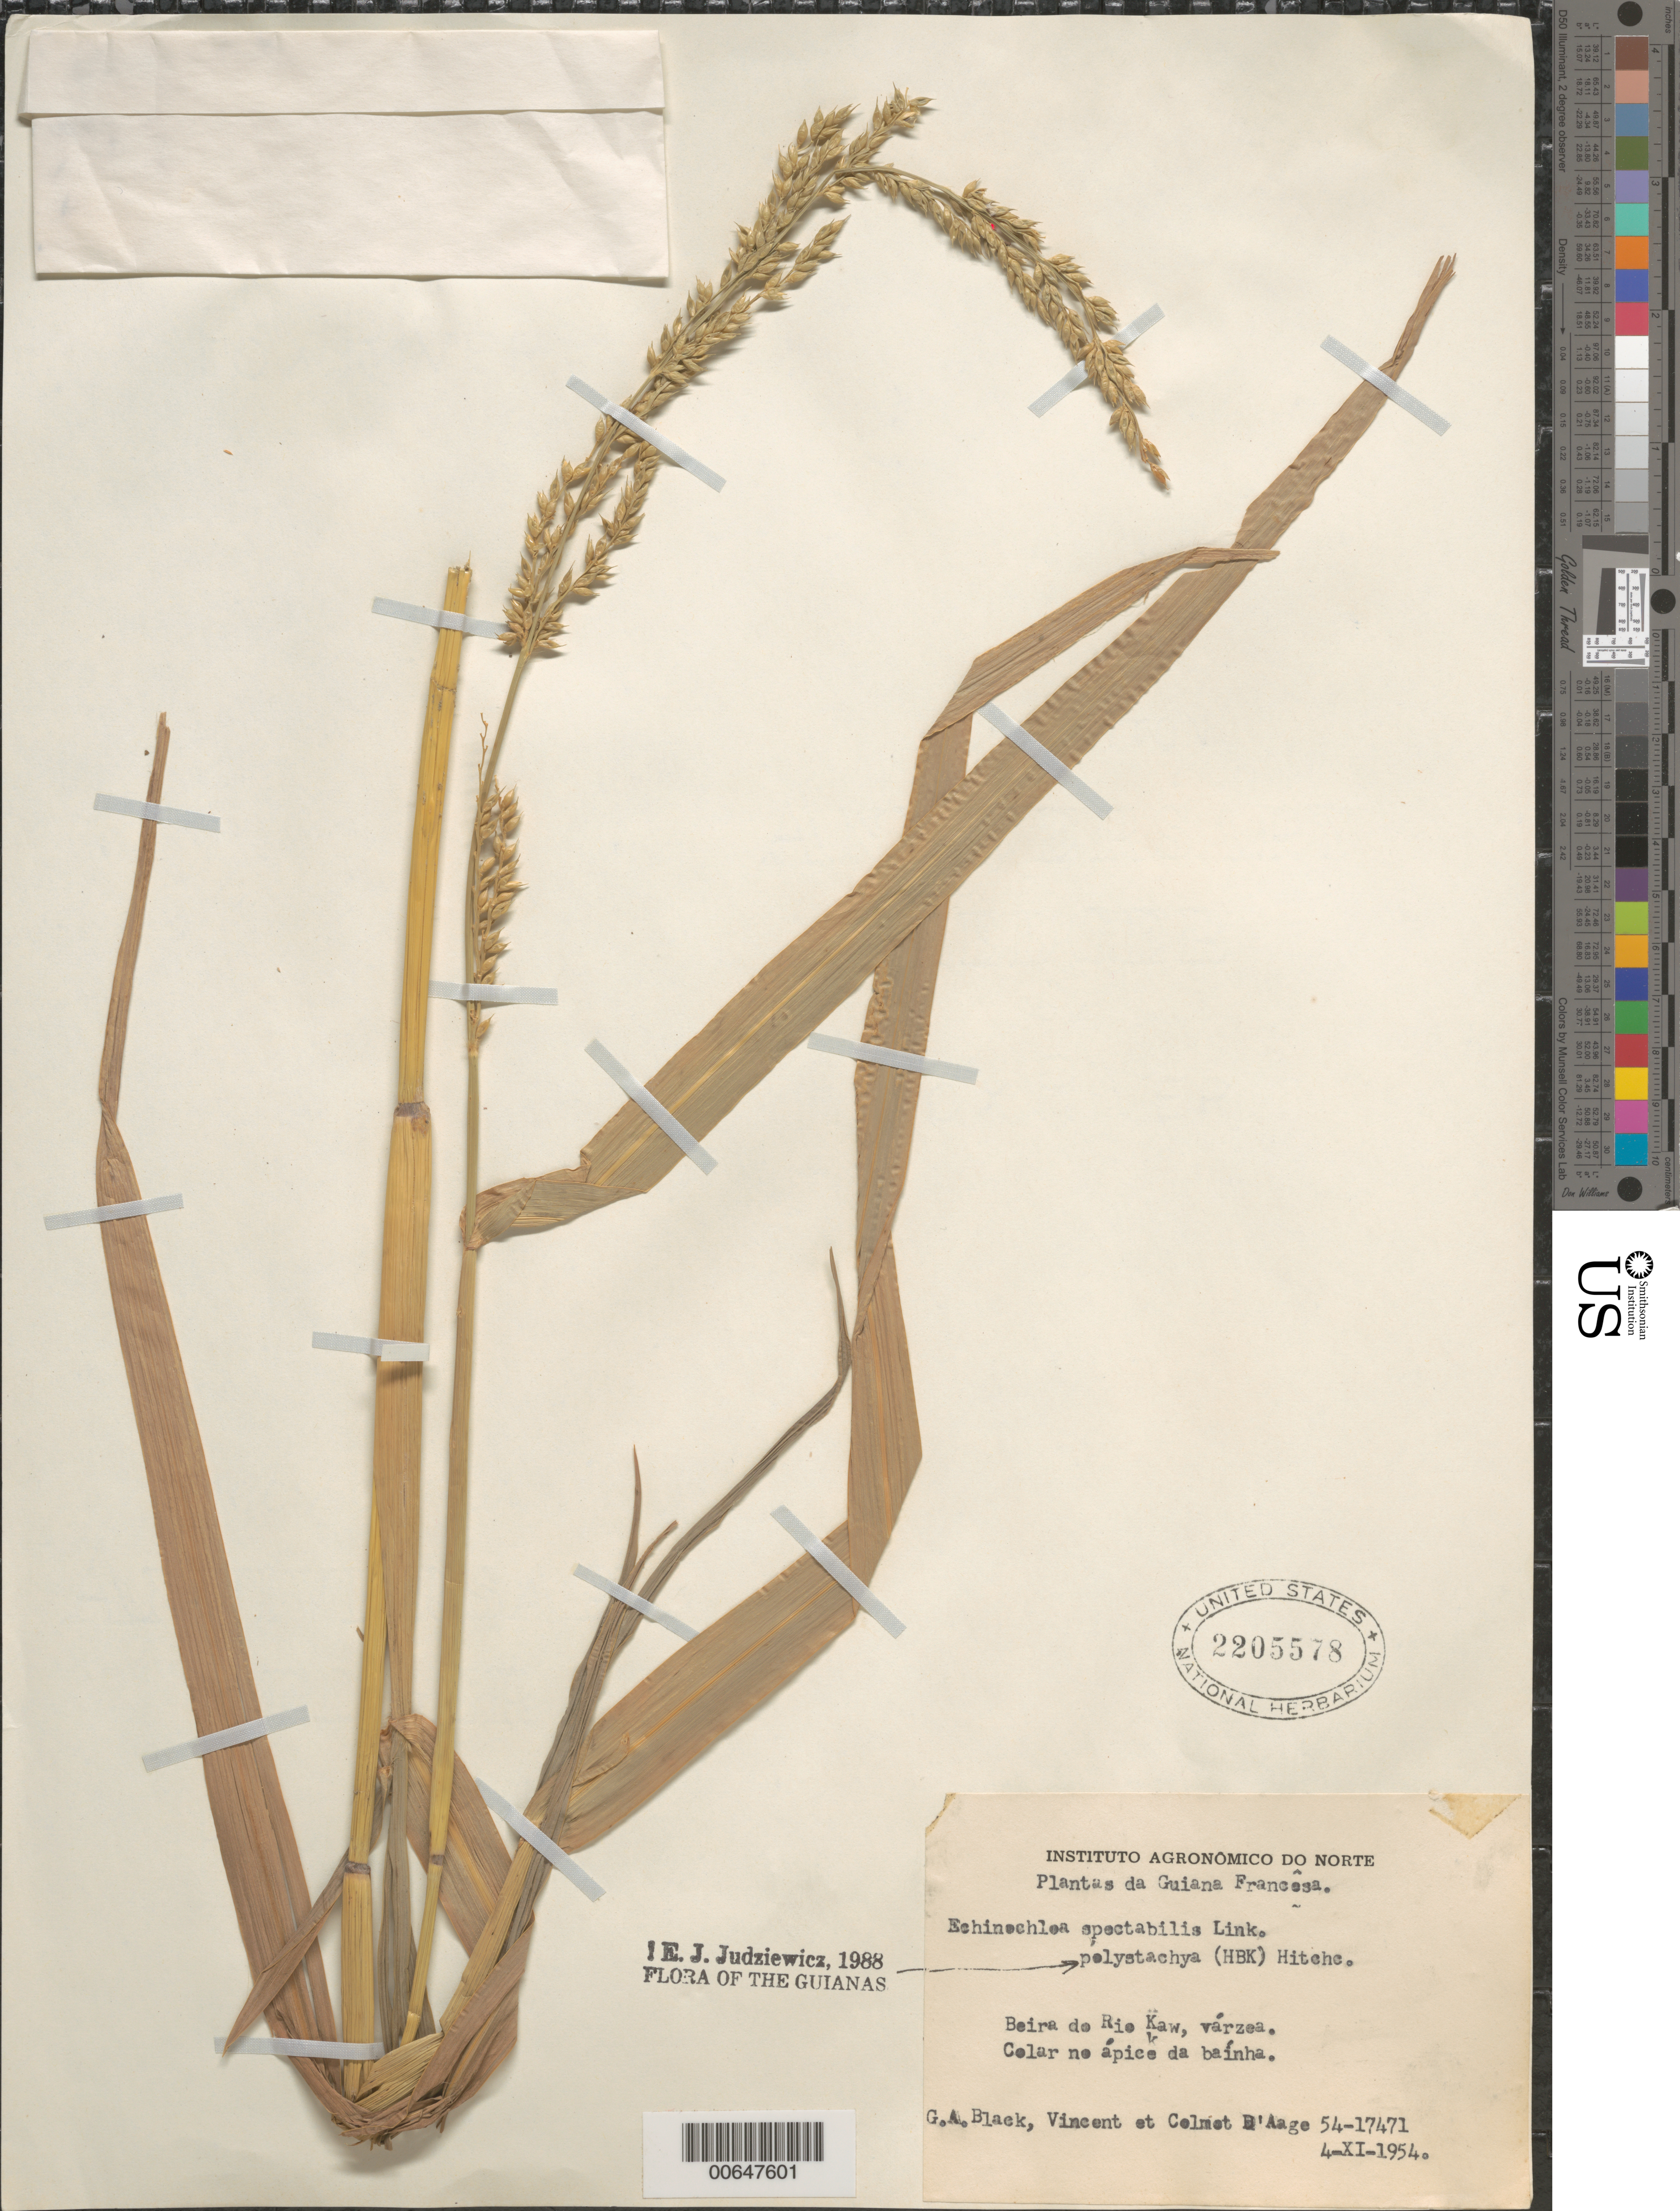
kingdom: Plantae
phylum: Tracheophyta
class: Liliopsida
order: Poales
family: Poaceae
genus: Echinochloa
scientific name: Echinochloa polystachya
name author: (Kunth) Hitchc.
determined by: Judziewicz, E. J.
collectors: G. A. Black, -- Vincent & C. D'Aage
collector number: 54 17471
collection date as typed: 4-Nov-54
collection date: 1954-11-04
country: French Guiana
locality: Beira do Río Kaw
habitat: Vàrzea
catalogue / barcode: US 2205578